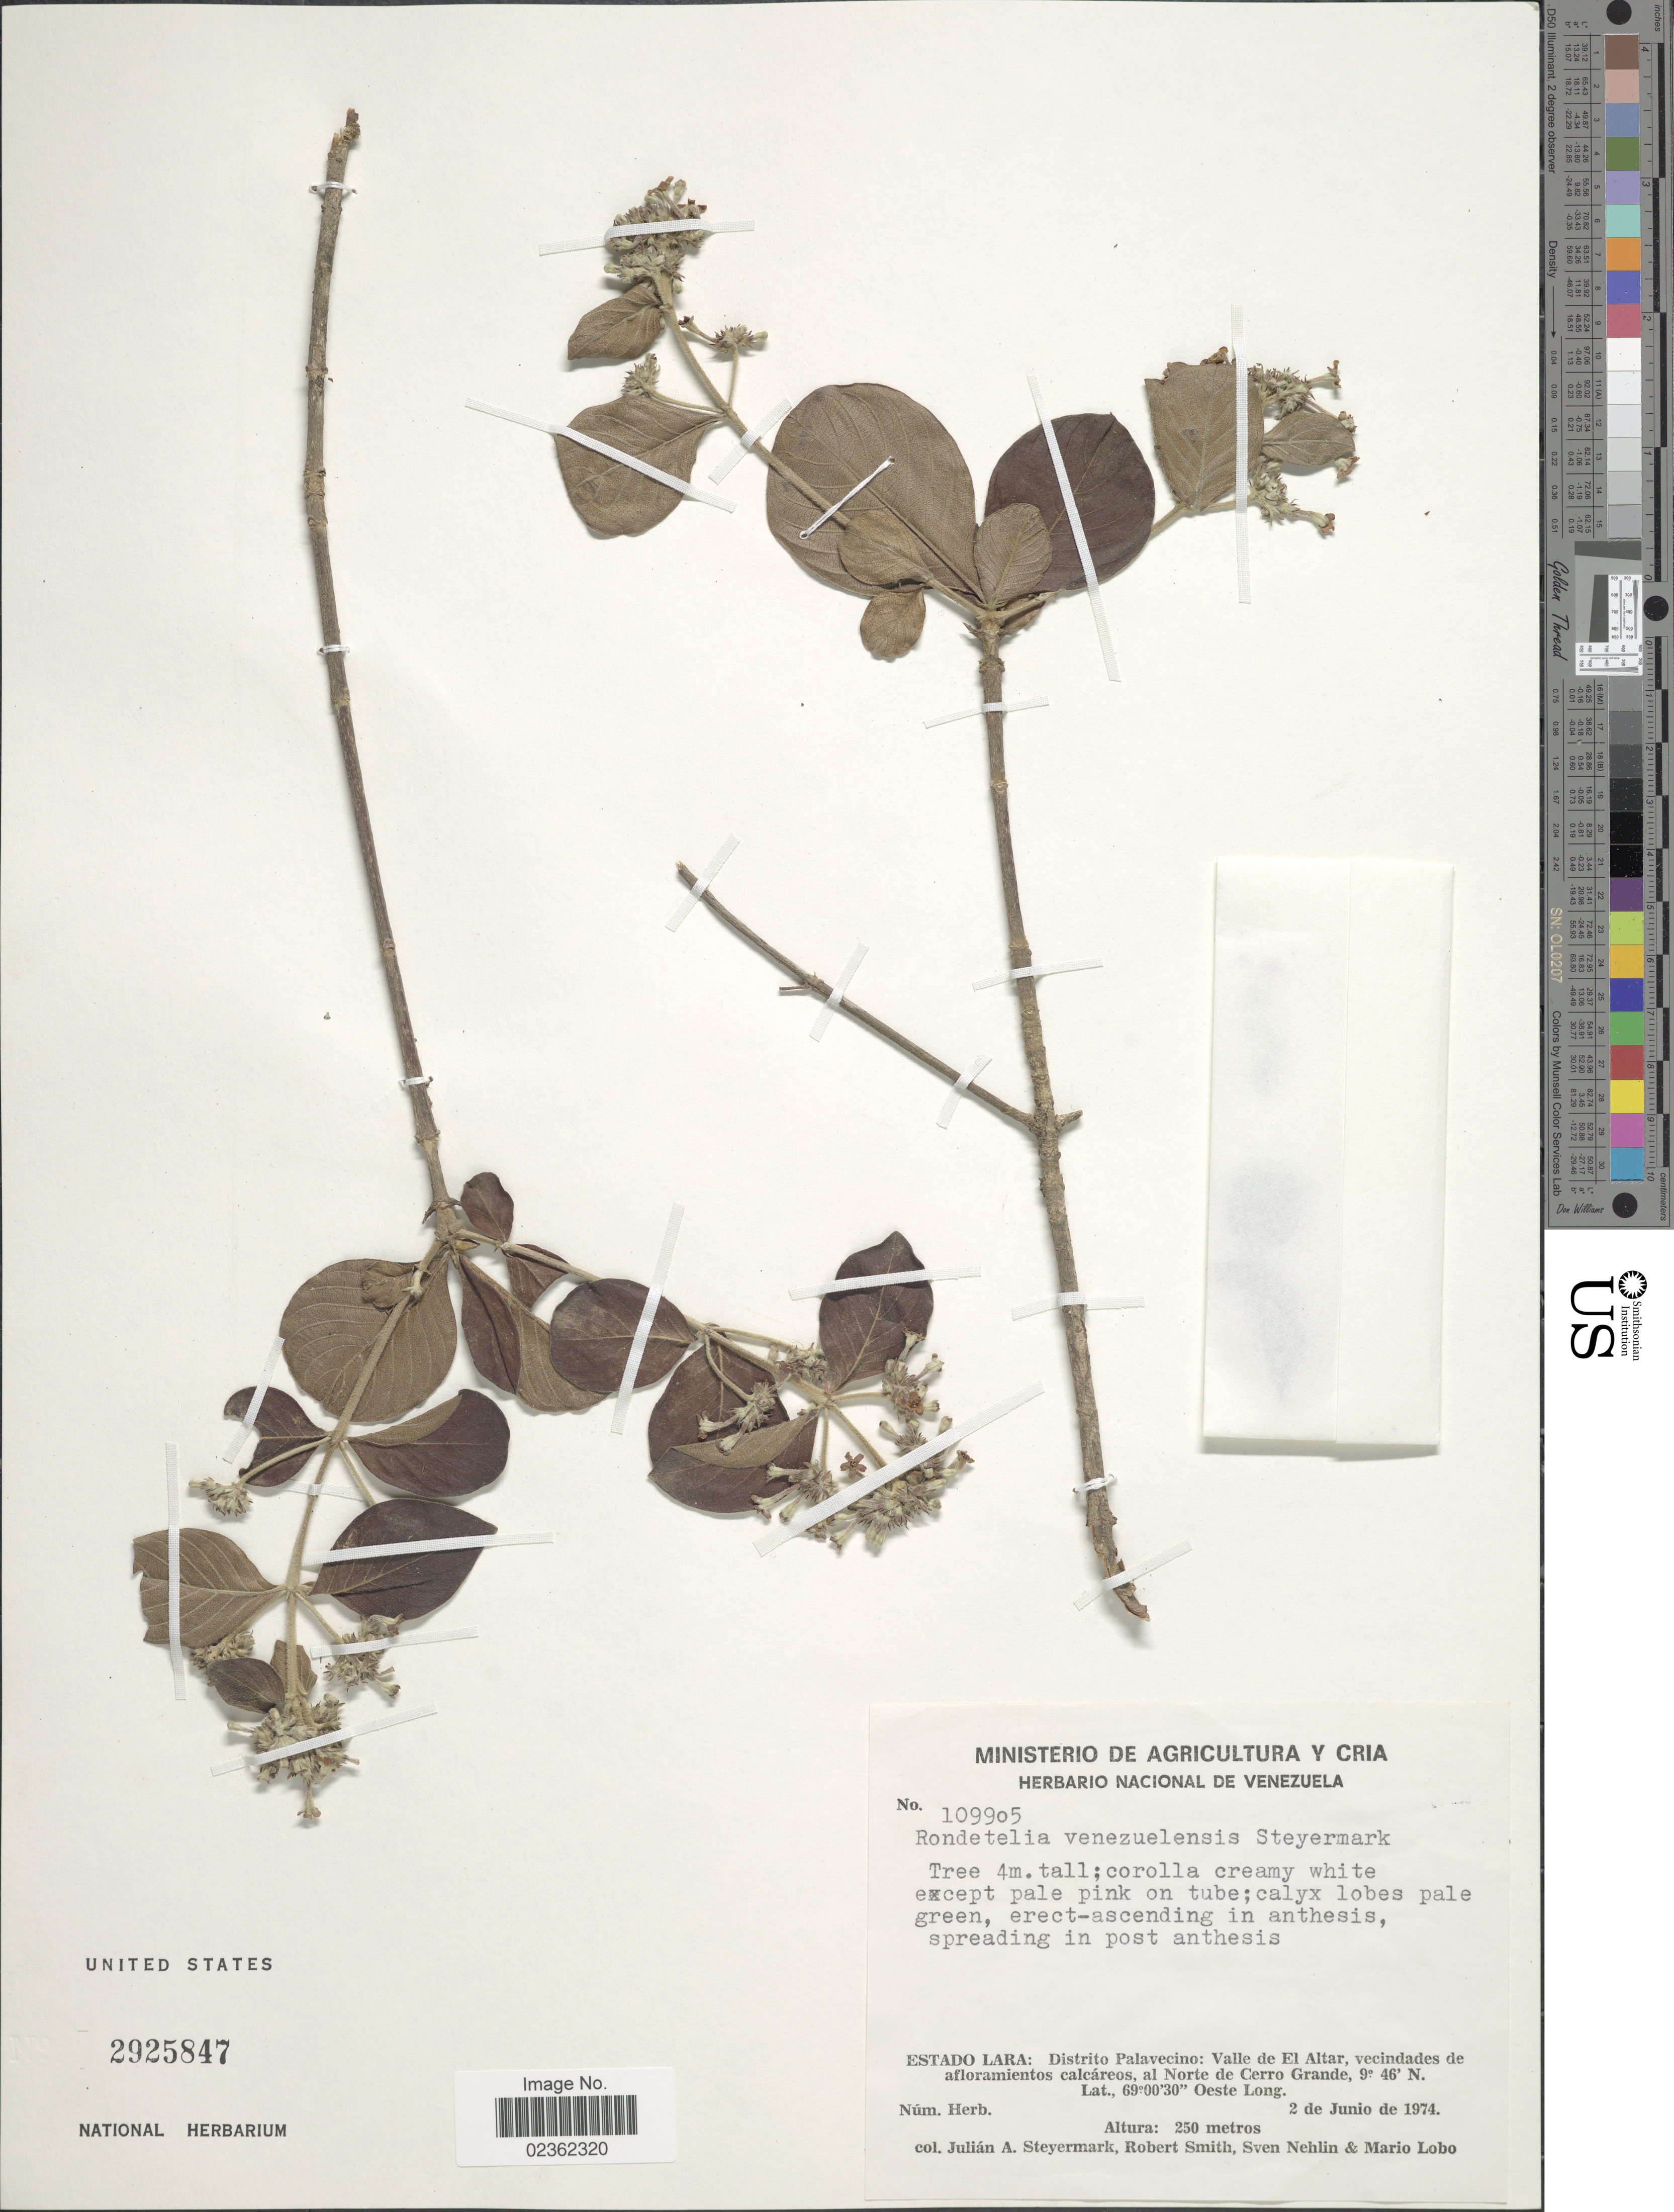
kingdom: Plantae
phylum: Tracheophyta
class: Magnoliopsida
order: Gentianales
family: Rubiaceae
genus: Rondeletia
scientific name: Rondeletia venezuelensis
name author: Steyerm.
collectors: J. Steyermark, R. Smith, S. Nehlin & M. Lobo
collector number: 109905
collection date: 1974-06-02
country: Venezuela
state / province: Lara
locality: Distrito Palavecino: Valle de El Altar, vecindades de afloramientos calcareos, al Norte de Cerro Grande.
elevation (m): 250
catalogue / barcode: US 2925847